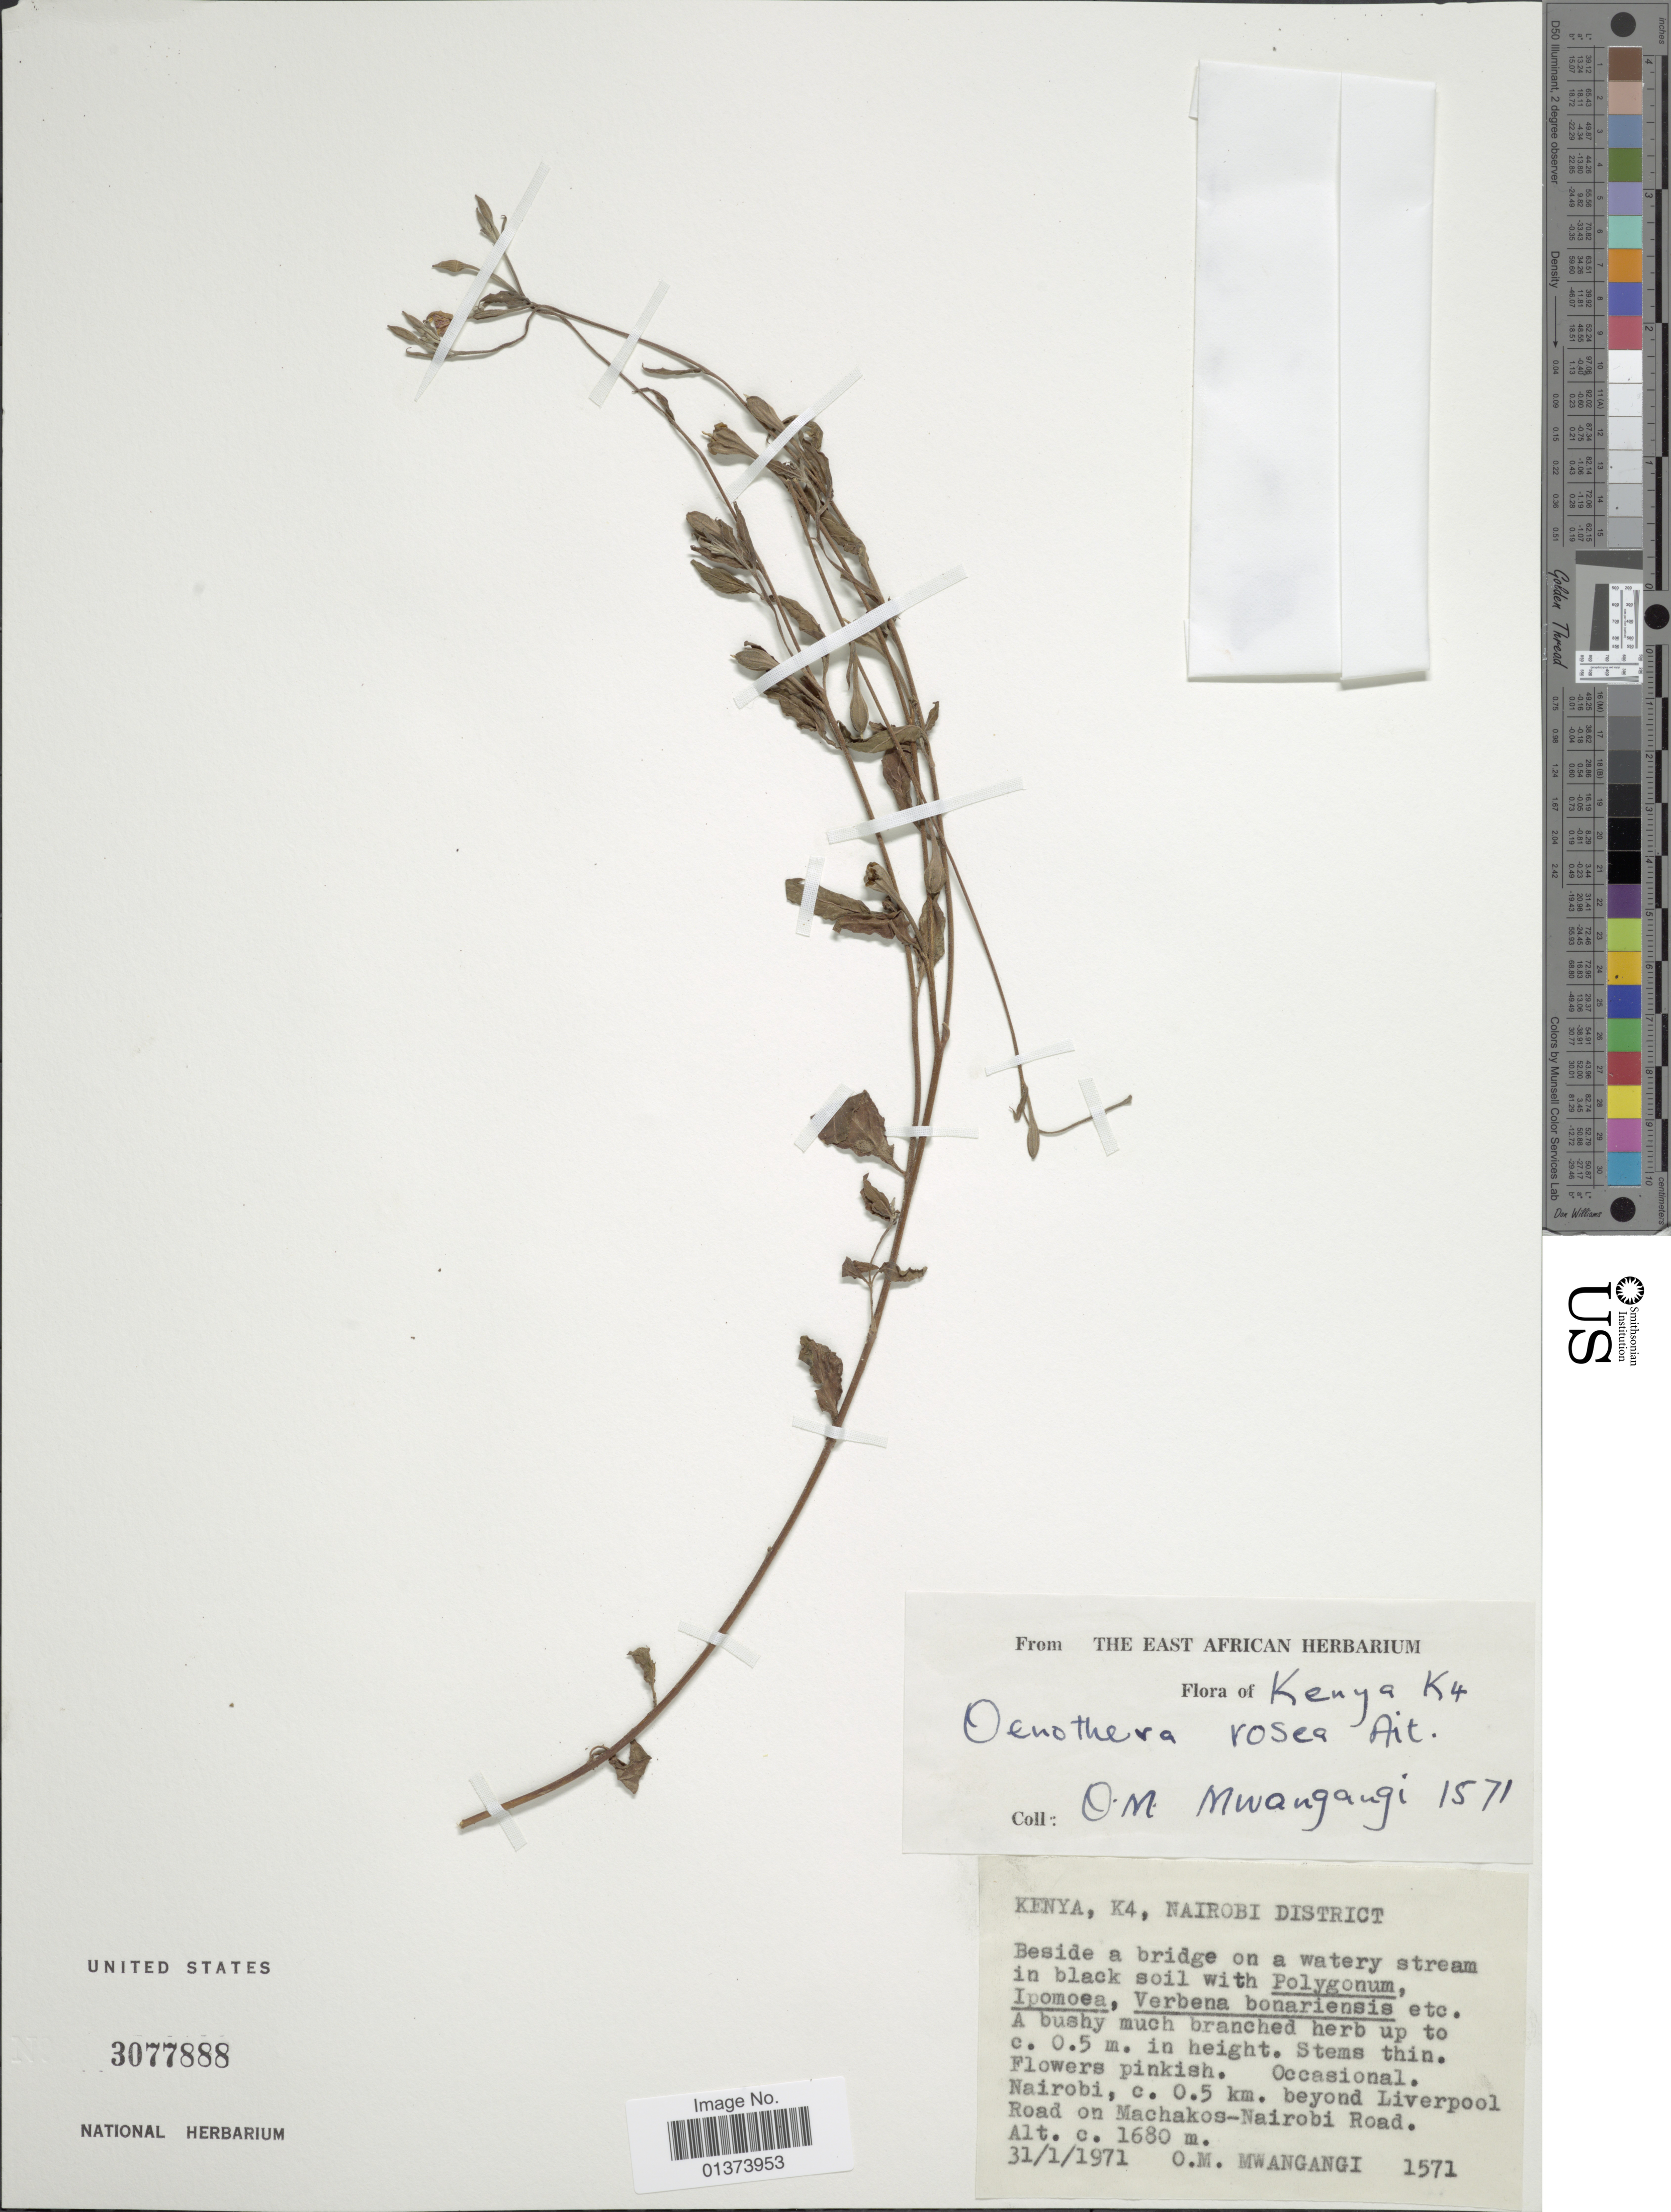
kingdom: Plantae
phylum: Tracheophyta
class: Magnoliopsida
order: Myrtales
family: Onagraceae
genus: Oenothera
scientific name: Oenothera rosea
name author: L'Hér. ex Aiton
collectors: O. M. Mwangangi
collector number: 1571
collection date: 1971-01-31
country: Kenya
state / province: Nairobi Area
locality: Nairobi, c. 0.5 km. beyond Liverpool Road on Machakos - Nairobi Road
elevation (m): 1680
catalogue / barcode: US 3077888